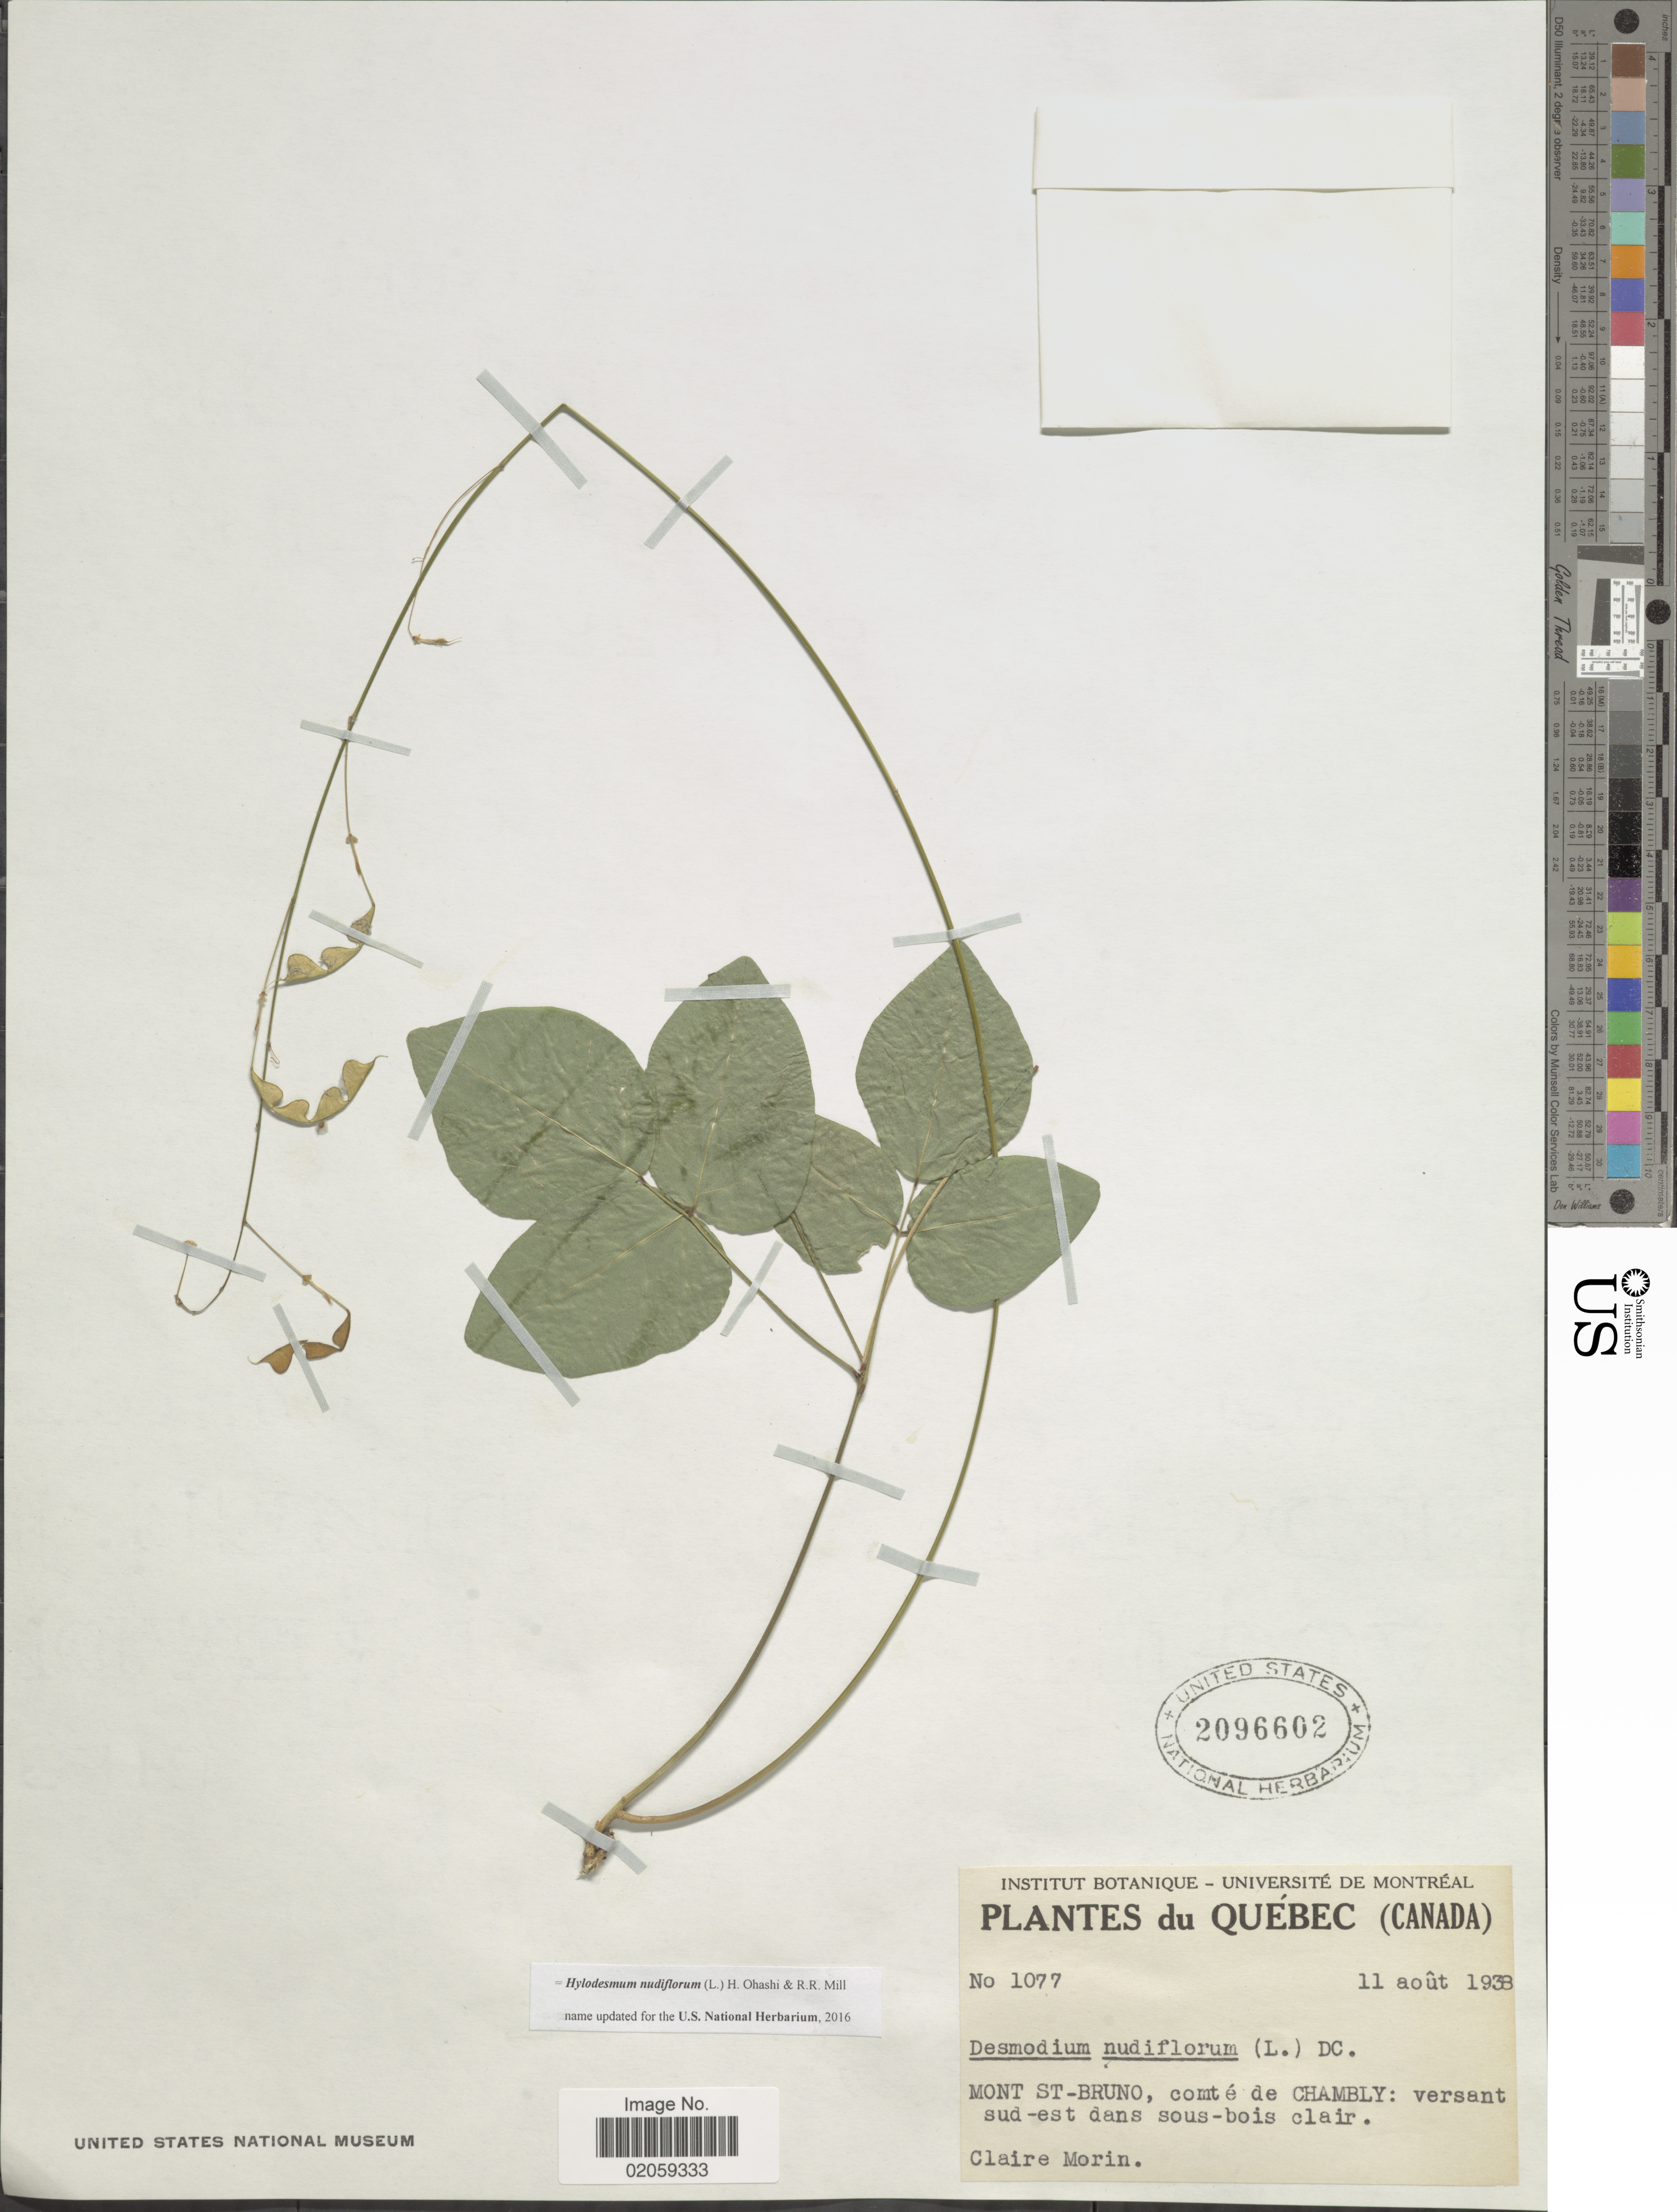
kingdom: Plantae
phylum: Tracheophyta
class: Magnoliopsida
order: Fabales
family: Fabaceae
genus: Hylodesmum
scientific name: Hylodesmum nudiflorum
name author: (L.) H. Ohashi & R.R. Mill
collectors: C. Morin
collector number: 1077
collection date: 1938-08-11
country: Canada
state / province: Quebec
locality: Mont St-Bruno, comte de Chambly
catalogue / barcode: US 2096602